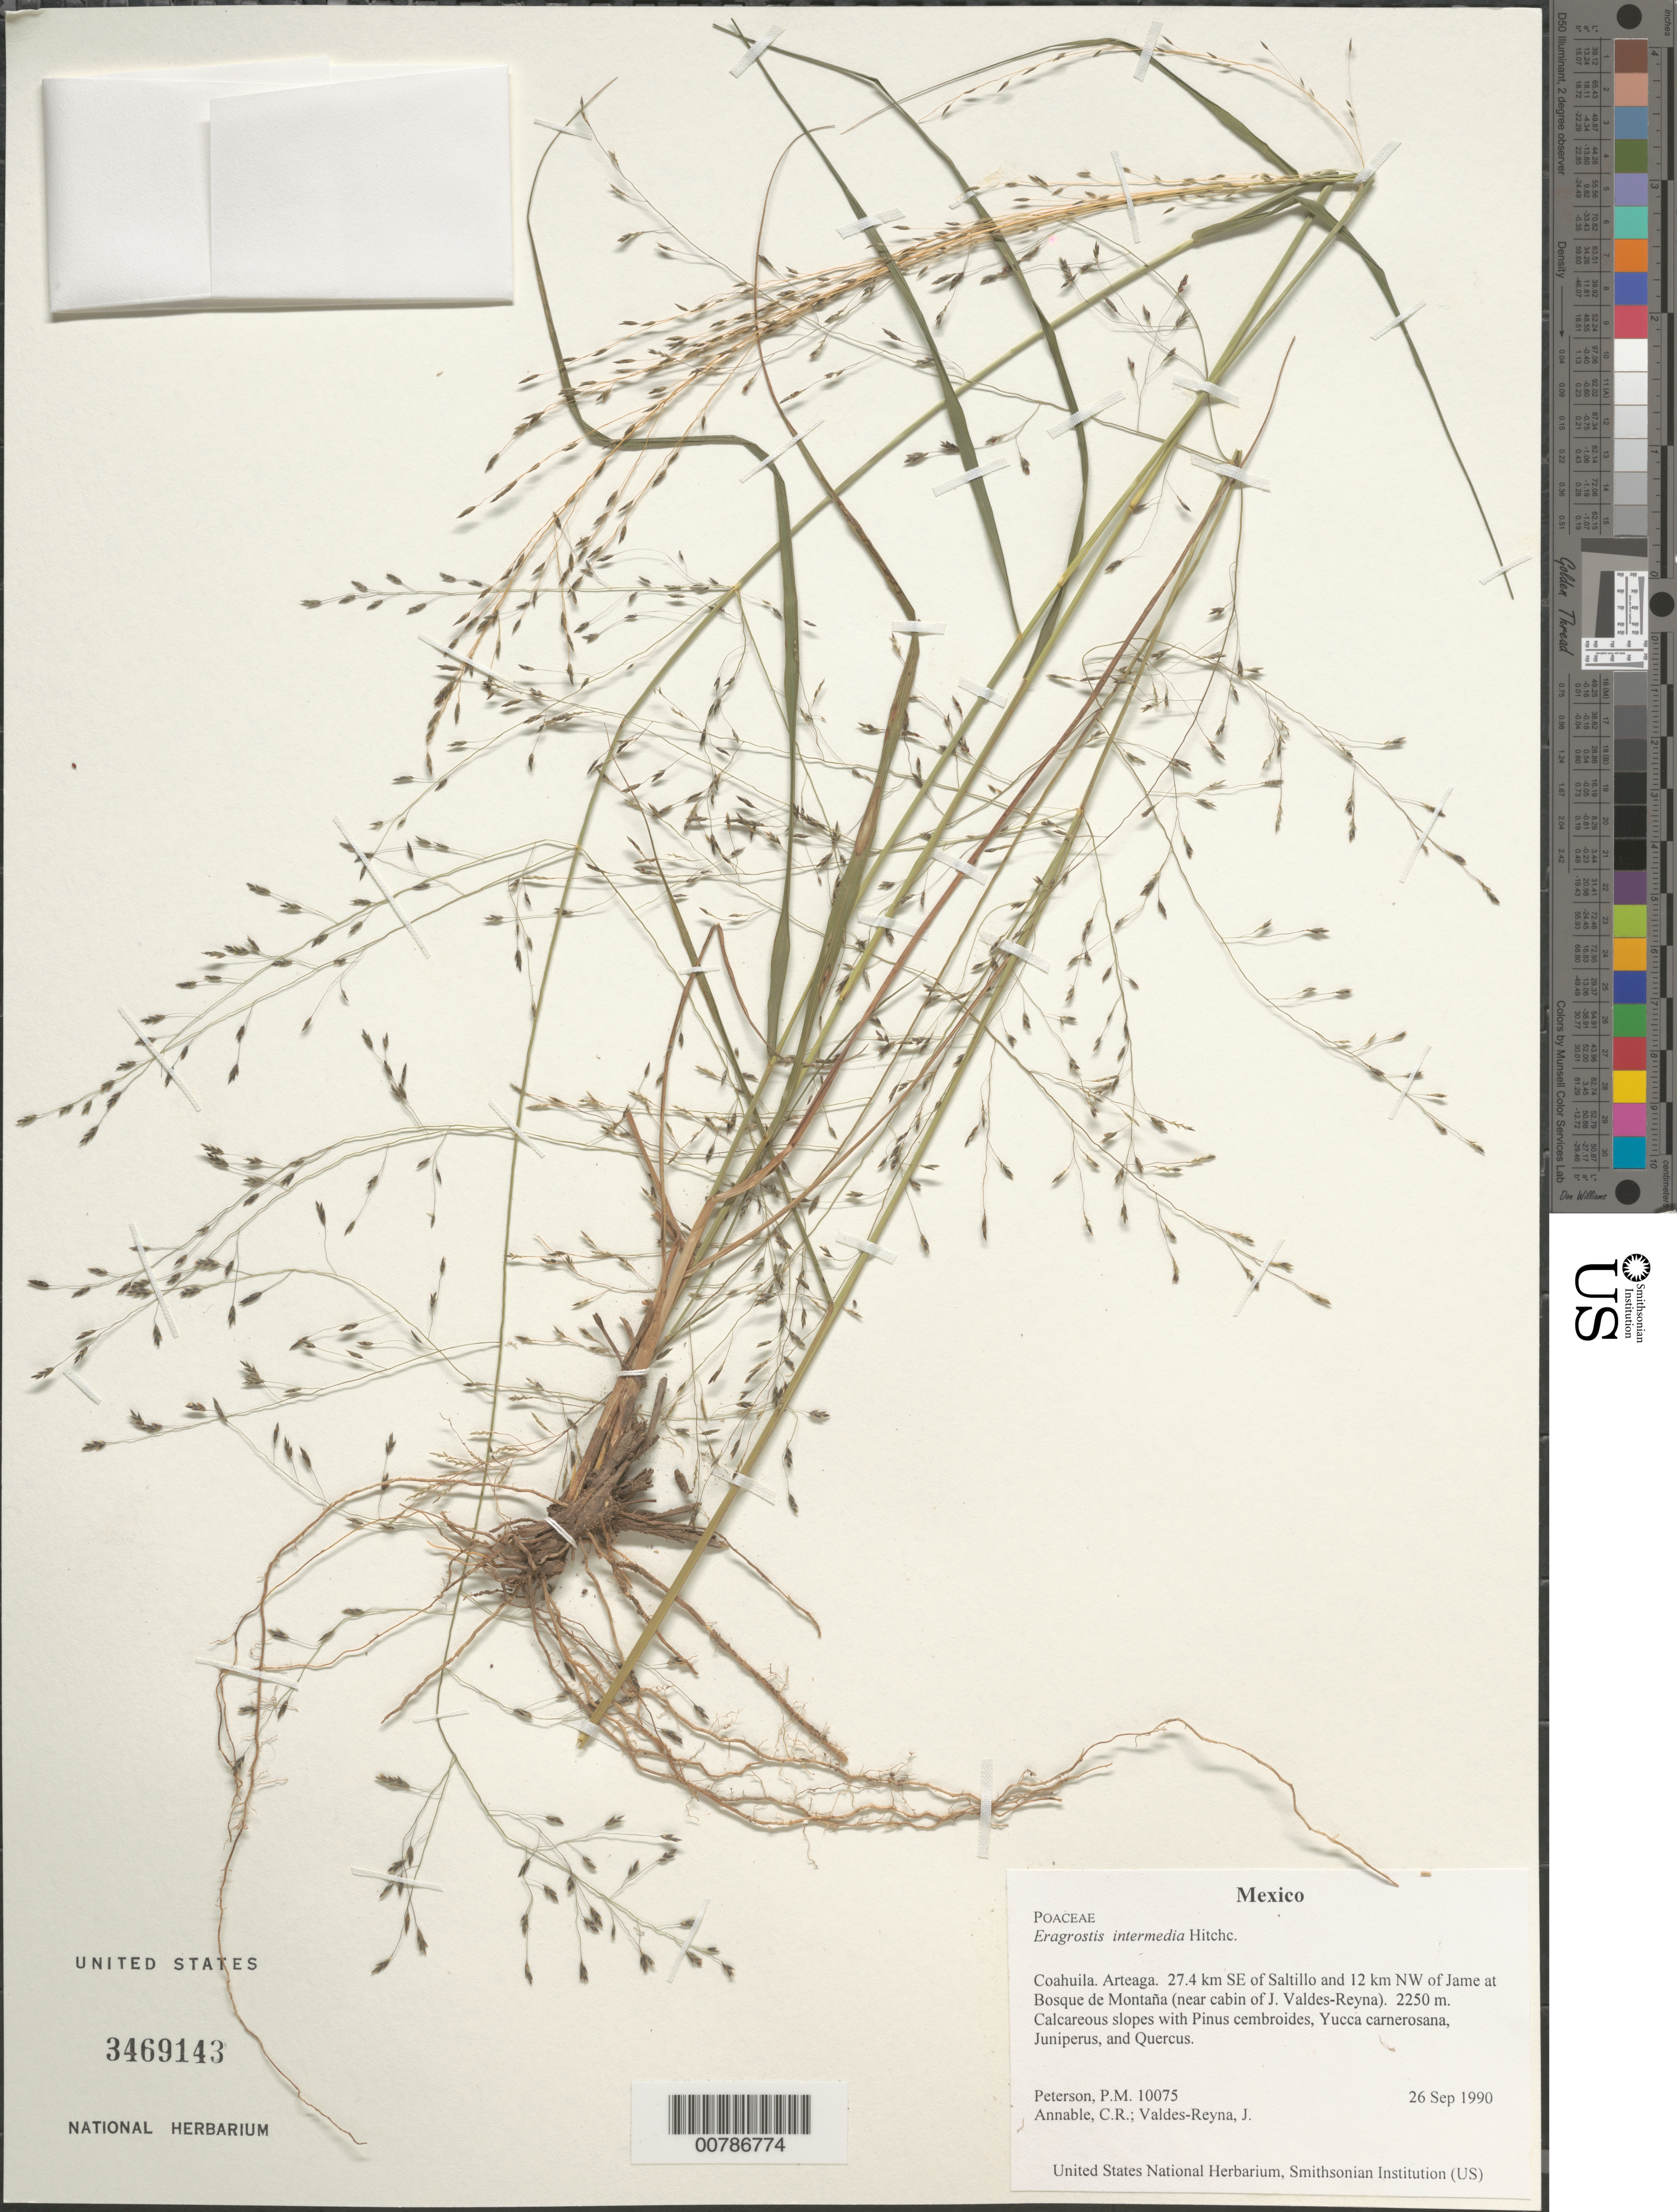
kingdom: Plantae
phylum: Tracheophyta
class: Liliopsida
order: Poales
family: Poaceae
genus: Eragrostis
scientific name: Eragrostis intermedia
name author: Hitchc.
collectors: P. M. Peterson, C. R. Annable & J. Valdés-Reyna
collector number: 10075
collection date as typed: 26 Sep 1990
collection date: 1990-09-26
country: Mexico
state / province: Coahuila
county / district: Arteaga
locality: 27.4 km SE of Saltillo and 12 km NW of Jame at Bosque de Montaña (near cabin of J. Valdes-Reyna).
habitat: Calcareous slopes with Pinus cembroides, Yucca carnerosana, Juniperus, and Quercus.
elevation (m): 2250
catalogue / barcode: US 3469143